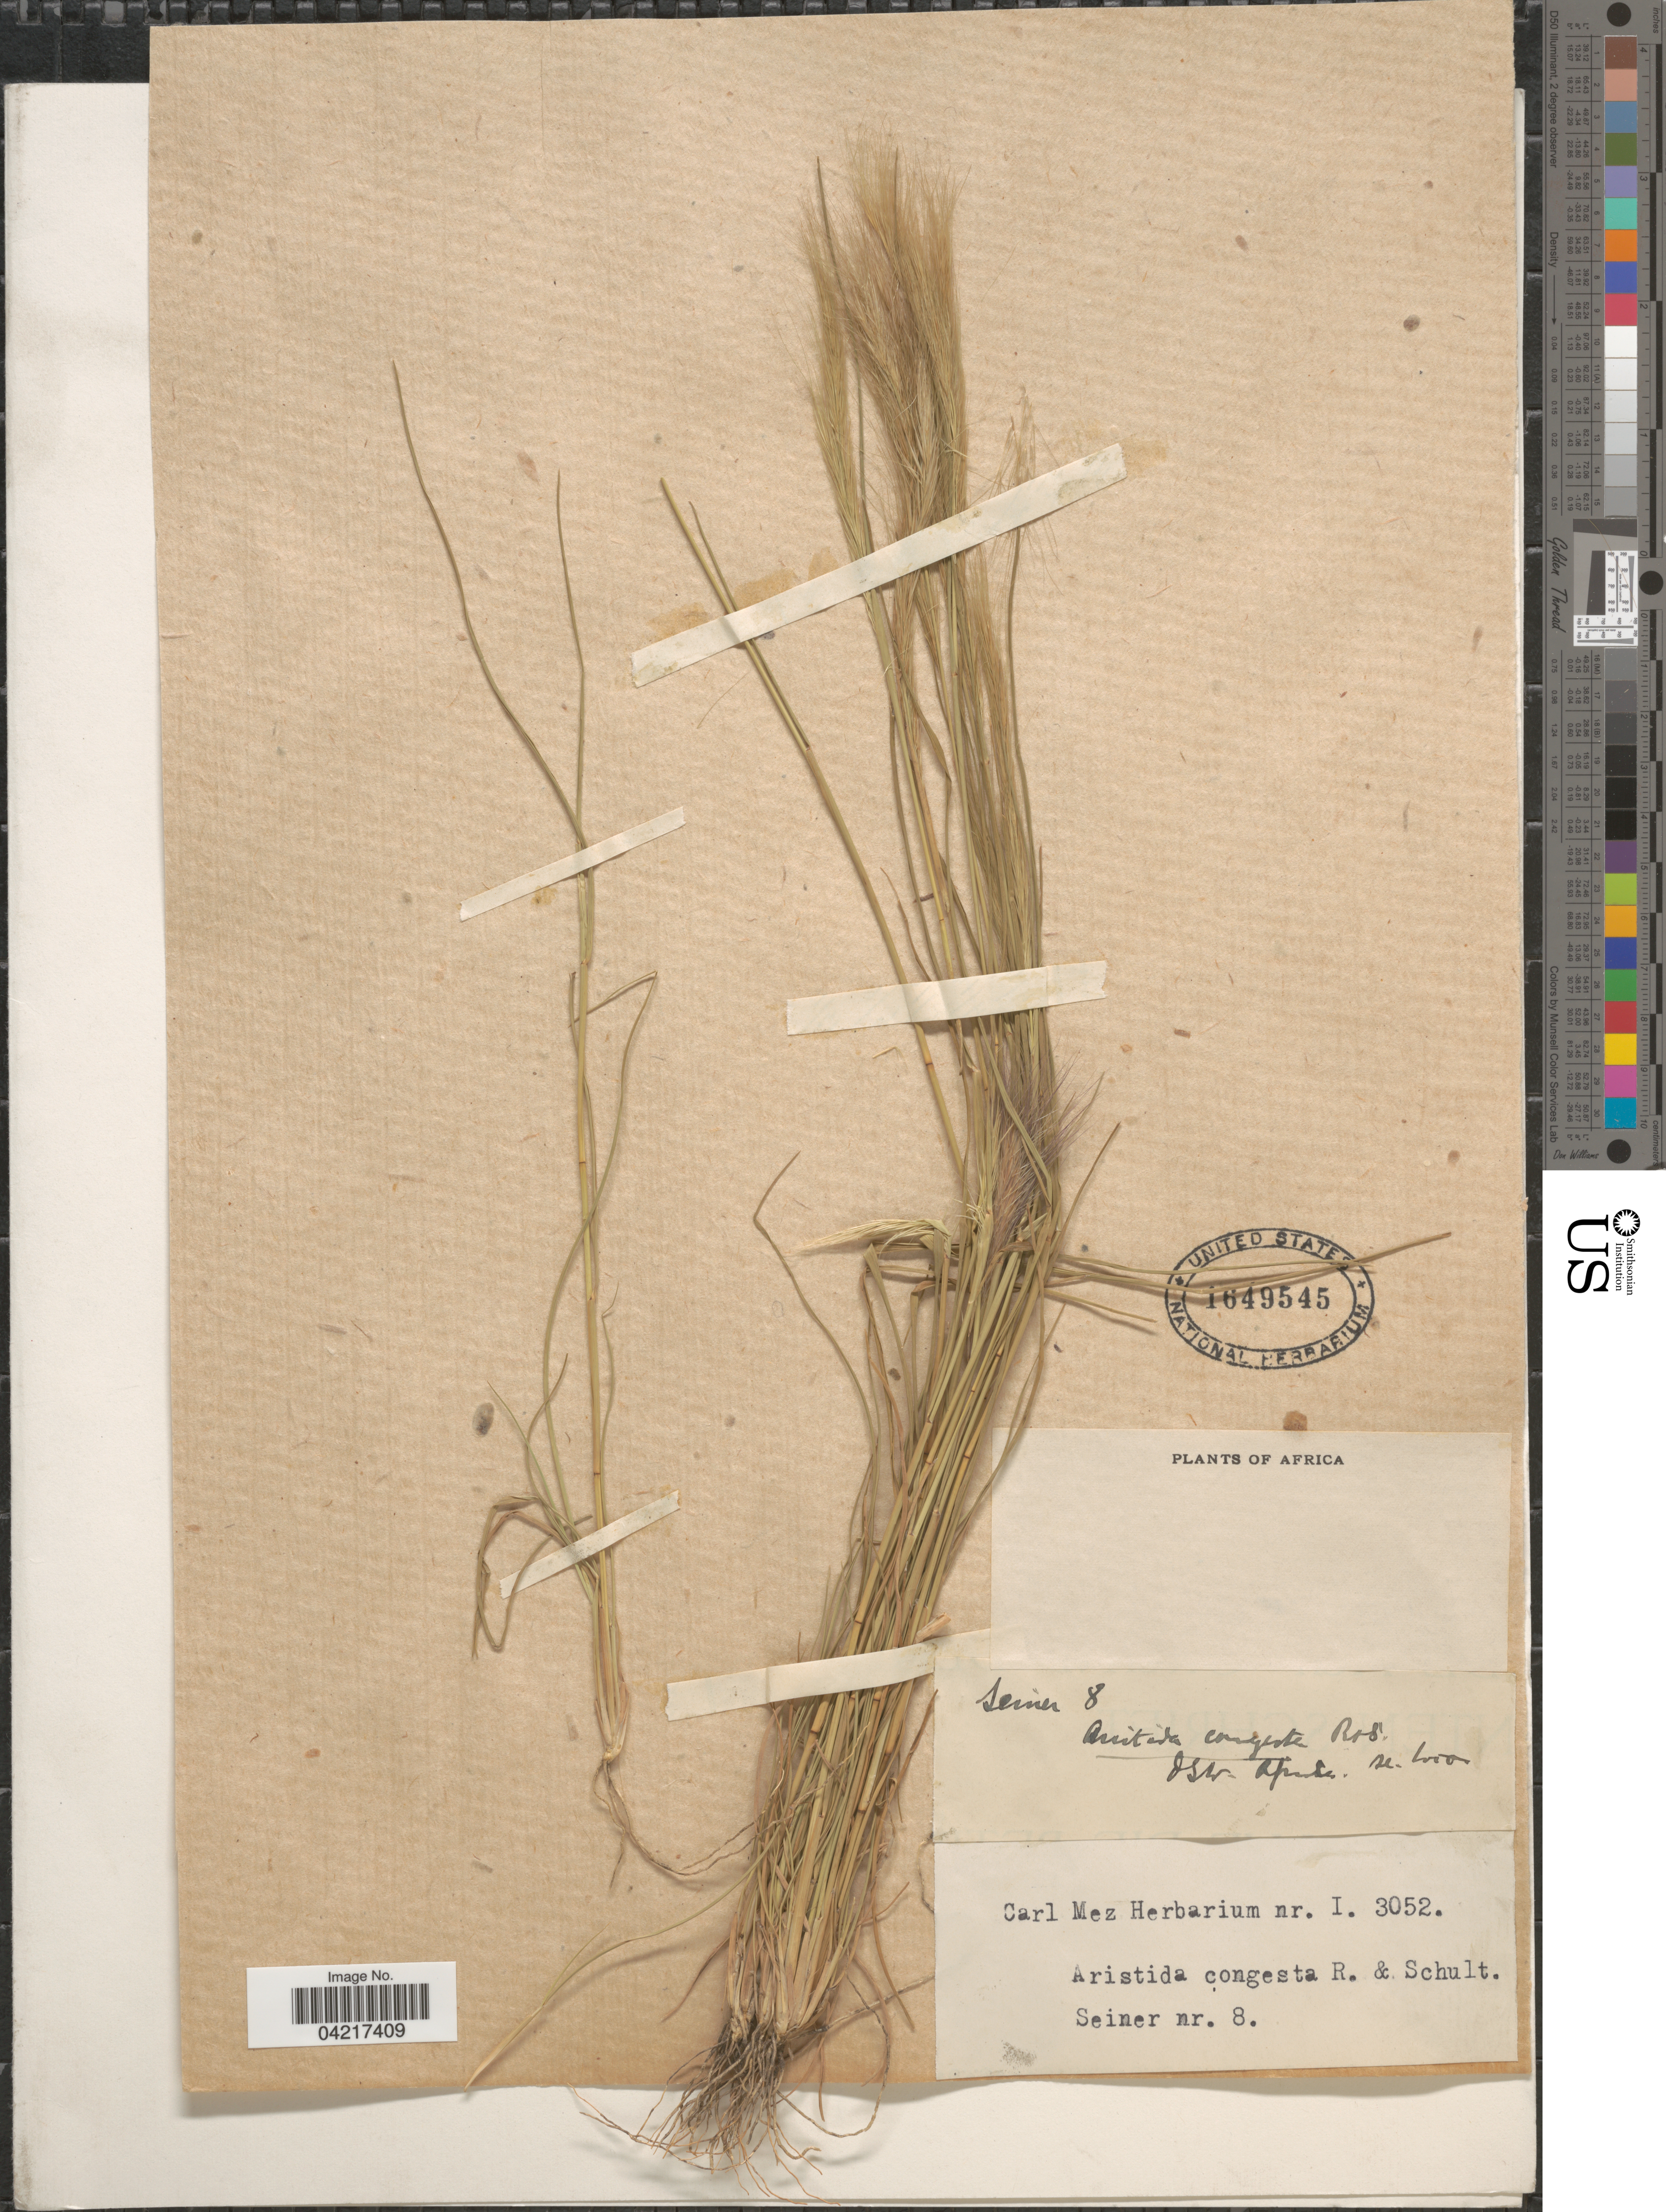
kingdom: Plantae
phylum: Tracheophyta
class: Liliopsida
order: Poales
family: Poaceae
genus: Aristida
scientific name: Aristida congesta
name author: Roem. & Schult.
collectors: Seiner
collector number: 8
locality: Africa.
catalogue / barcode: US 1649545